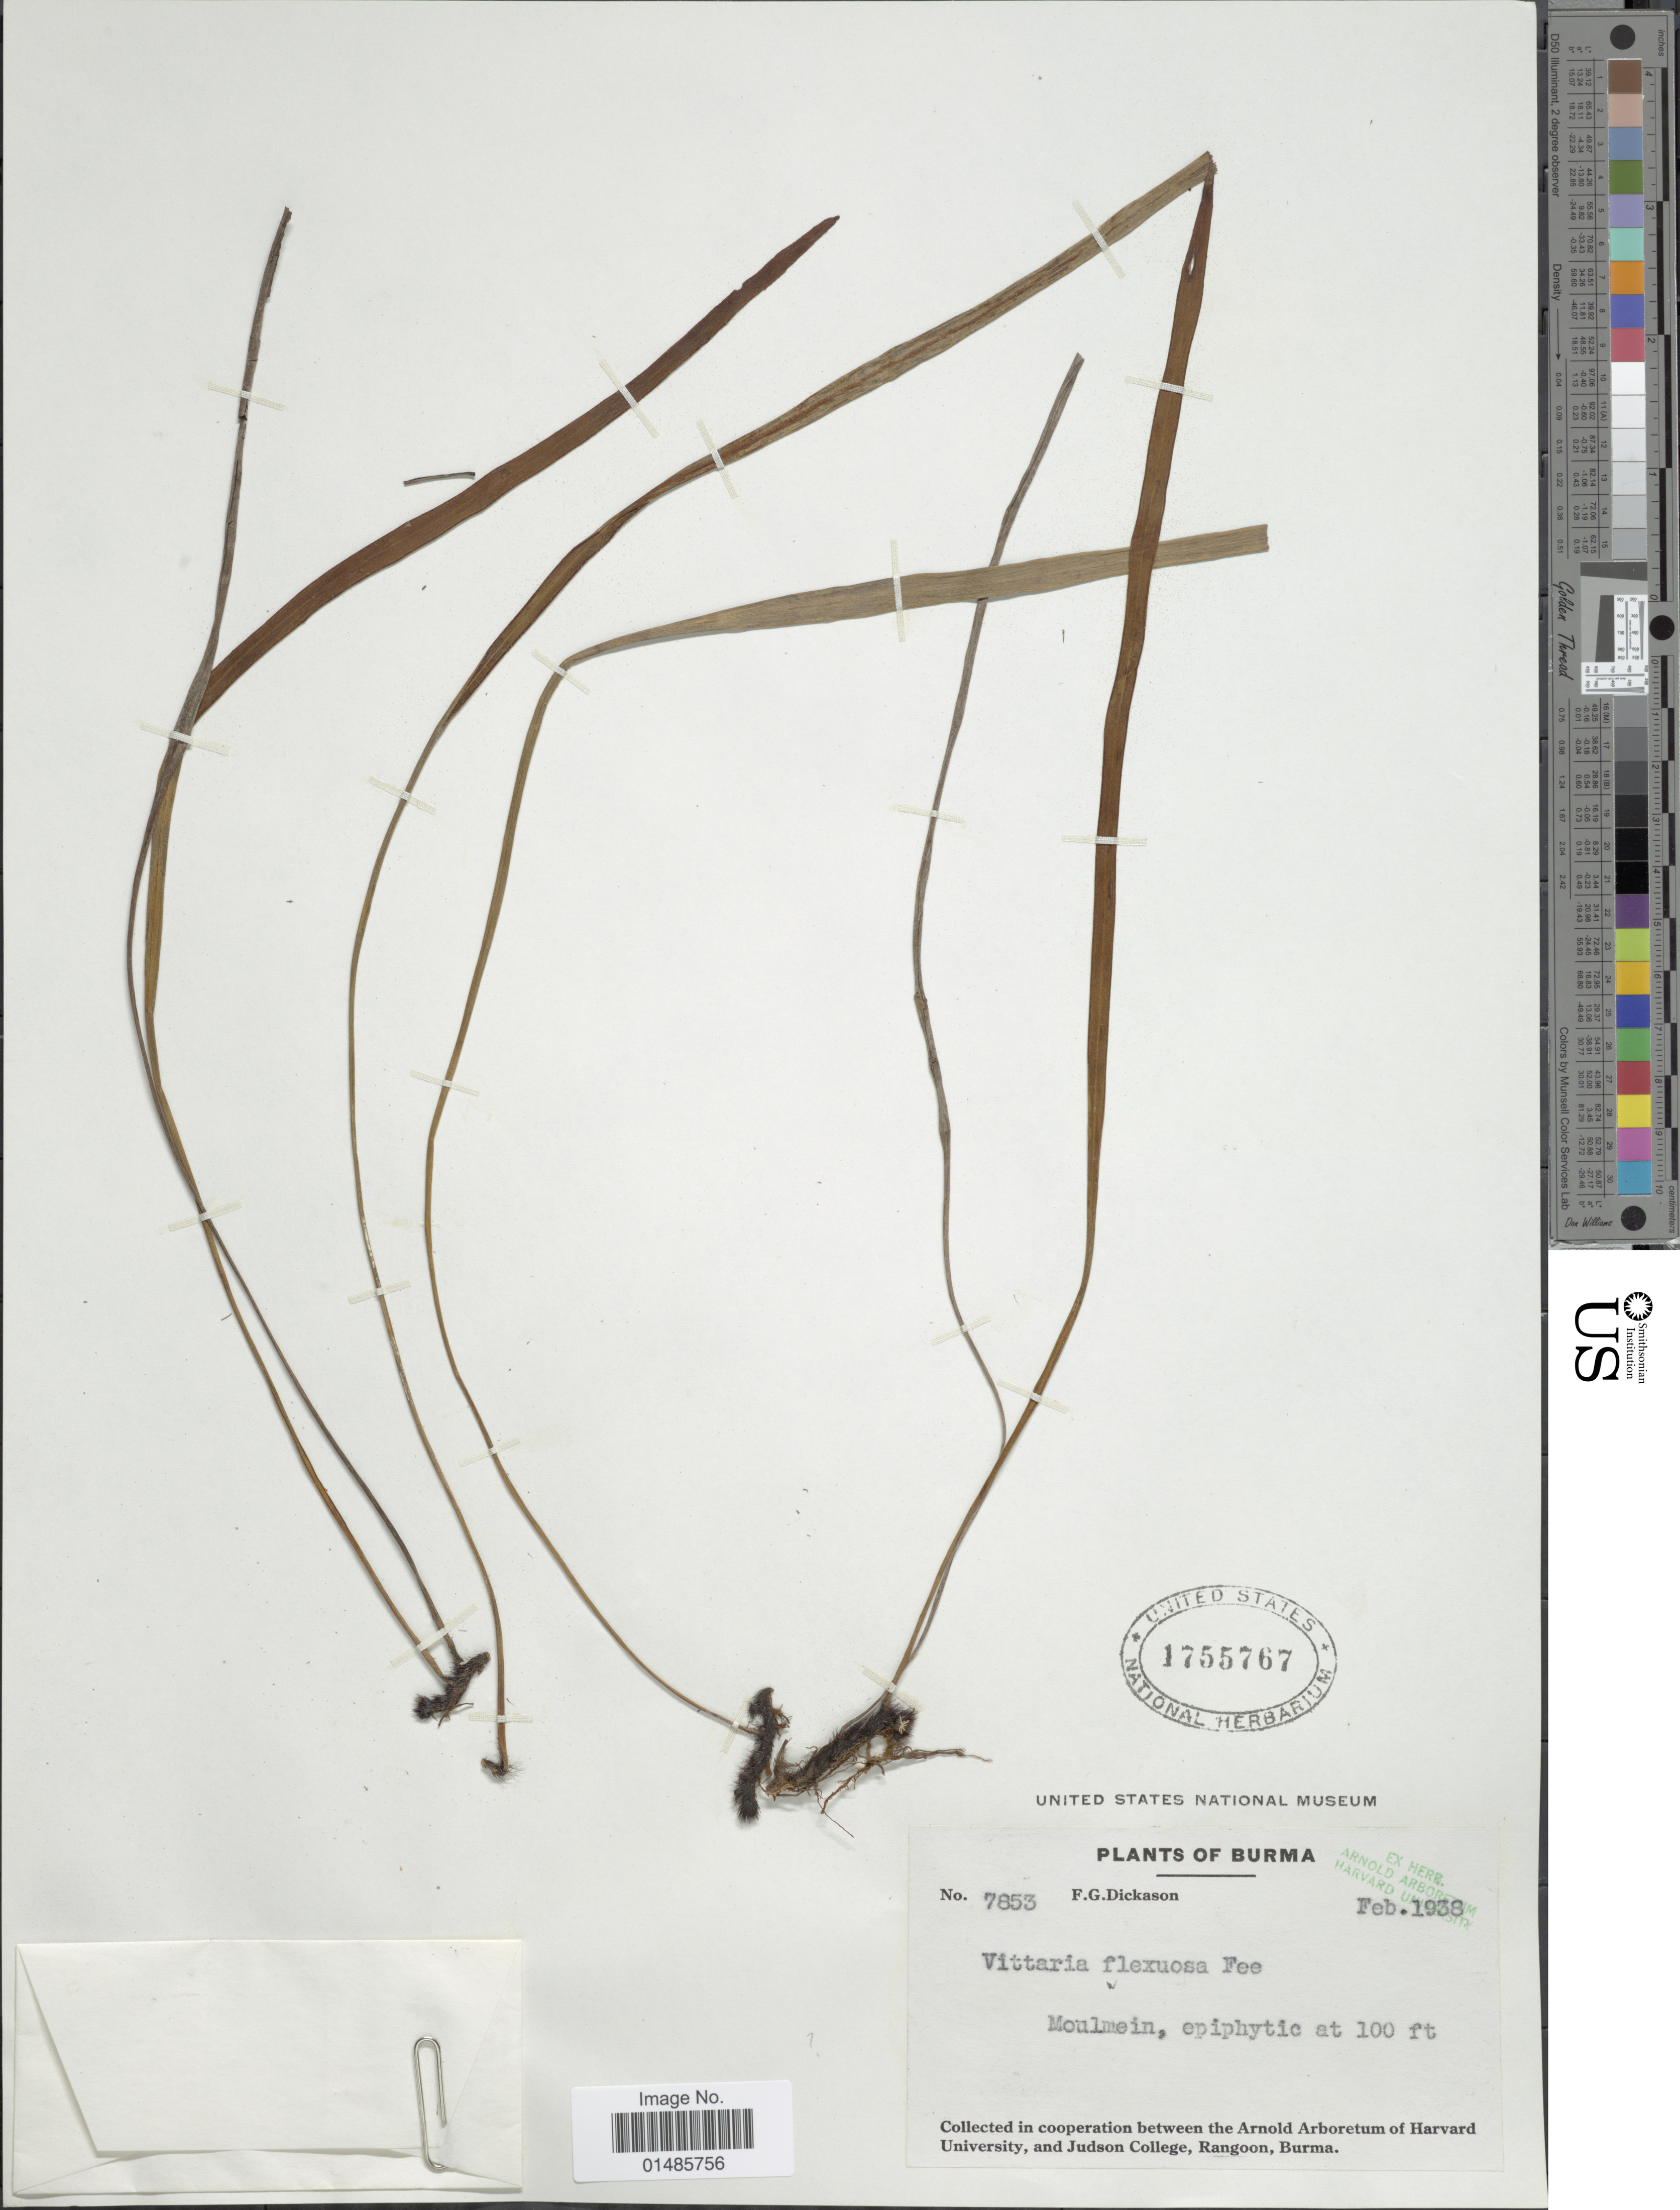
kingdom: Plantae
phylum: Tracheophyta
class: Polypodiopsida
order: Polypodiales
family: Pteridaceae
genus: Haplopteris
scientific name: Haplopteris flexuosa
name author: (Fée) E.H. Crane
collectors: F. Dickason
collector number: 7853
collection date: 1938-02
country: Myanmar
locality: Burma. Moulmein.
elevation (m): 30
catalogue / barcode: US 1755767